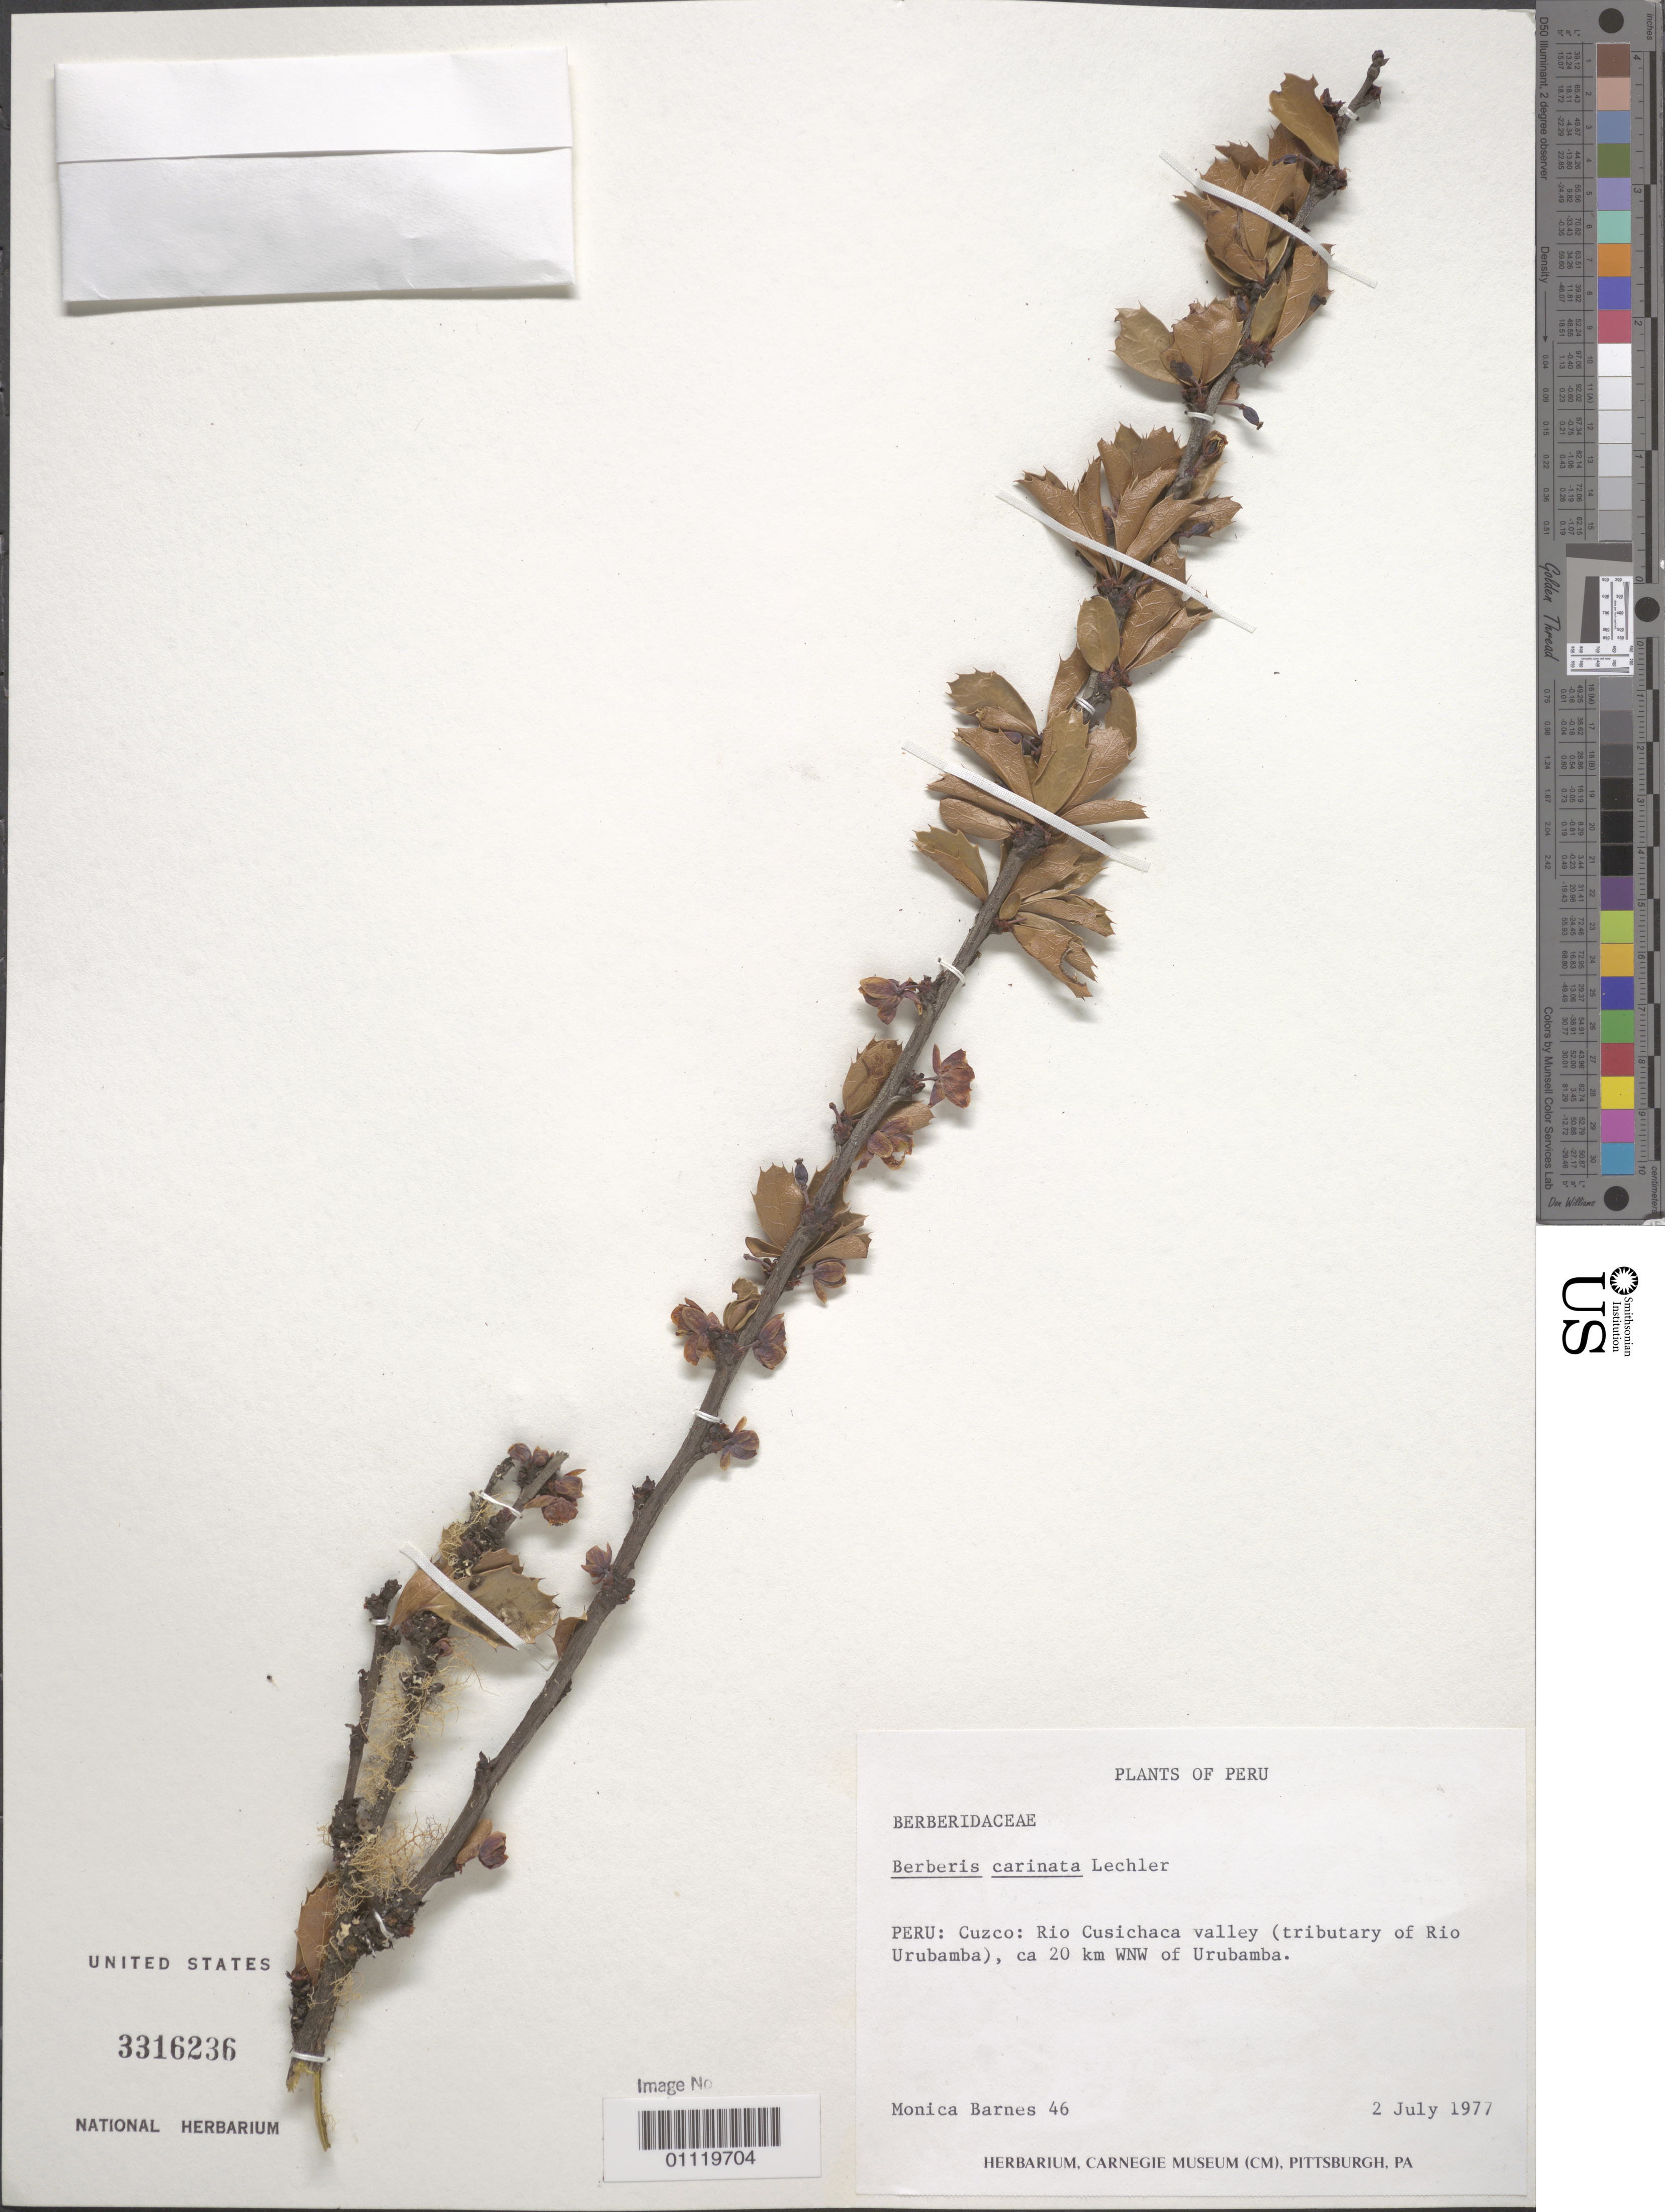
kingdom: Plantae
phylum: Tracheophyta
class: Magnoliopsida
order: Ranunculales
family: Berberidaceae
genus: Berberis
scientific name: Berberis carinata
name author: Lech.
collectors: M. Barnes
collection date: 1977-07-02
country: Peru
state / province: Cusco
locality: Rio Cusicacha valley (tributary of Rio Urubamba), circa 20 km west-north west of Urubamba.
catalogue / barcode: US 3316236